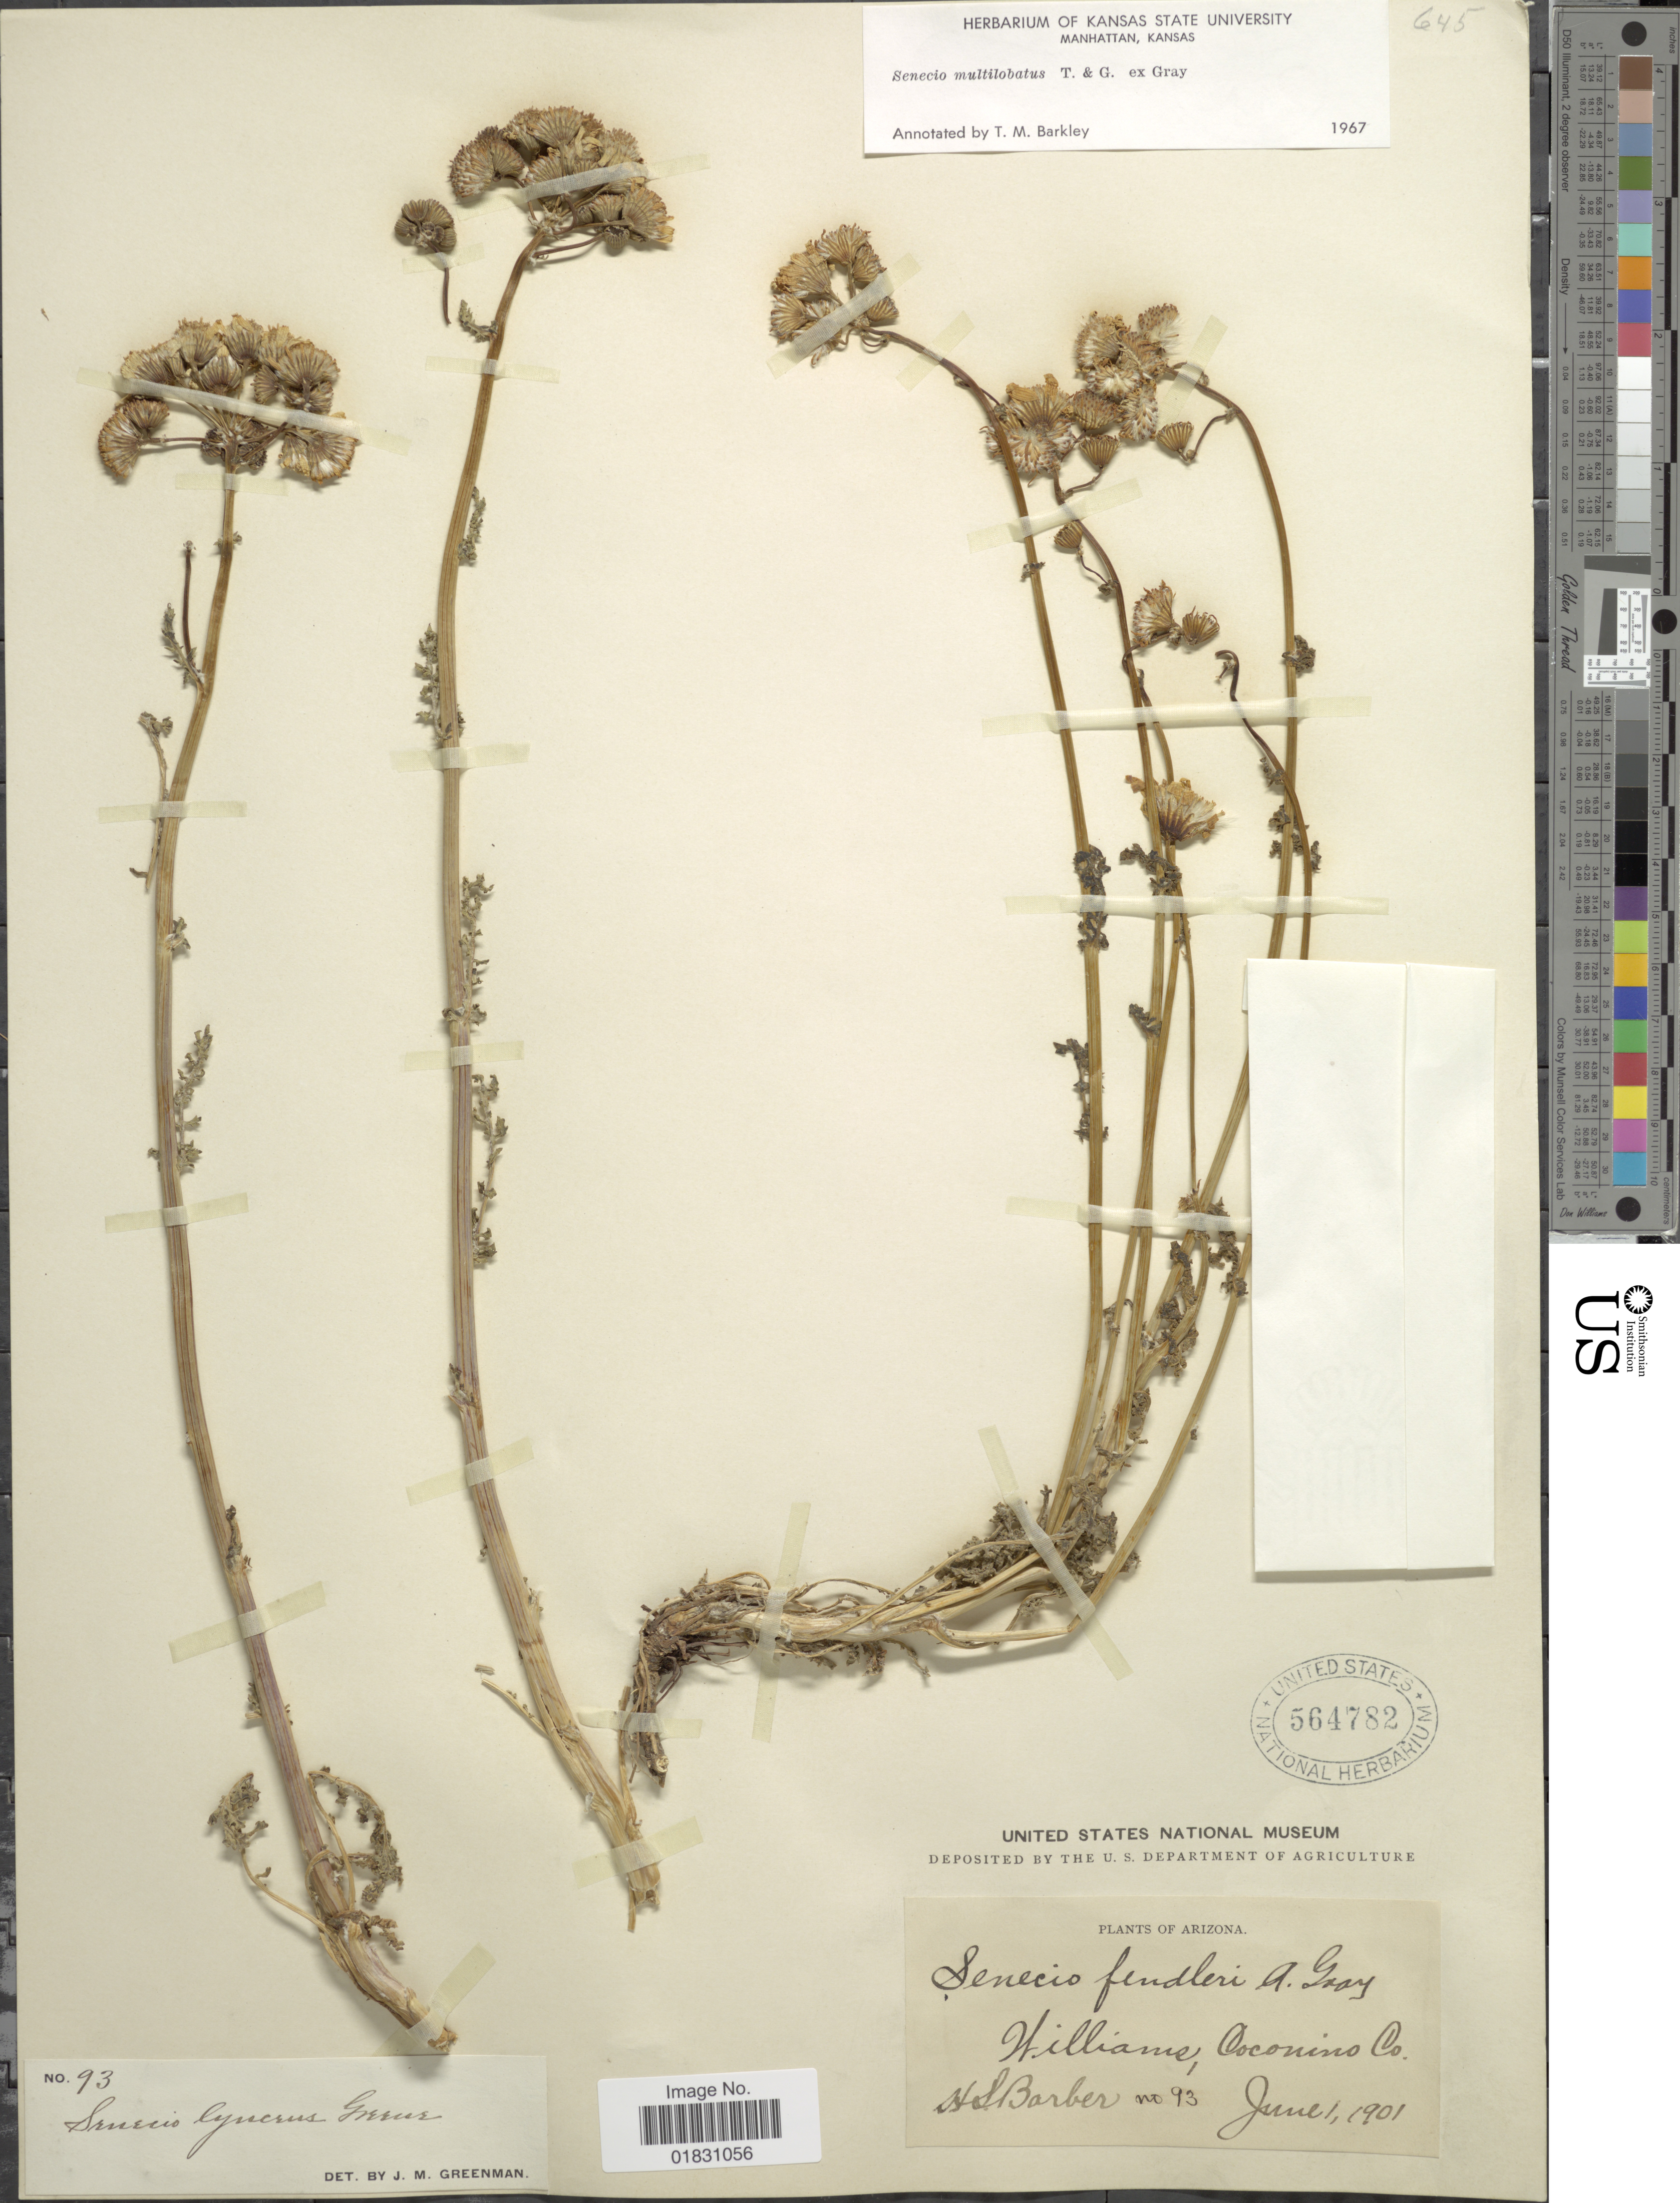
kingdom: Plantae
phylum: Tracheophyta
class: Magnoliopsida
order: Asterales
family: Asteraceae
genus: Packera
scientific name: Packera multilobata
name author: (Torr. & A. Gray) W.A. Weber & Á. Löve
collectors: H. G. Barker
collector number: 93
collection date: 1901-06-01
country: United States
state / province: Arizona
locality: Williams, Coconino Co.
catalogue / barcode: US 564782